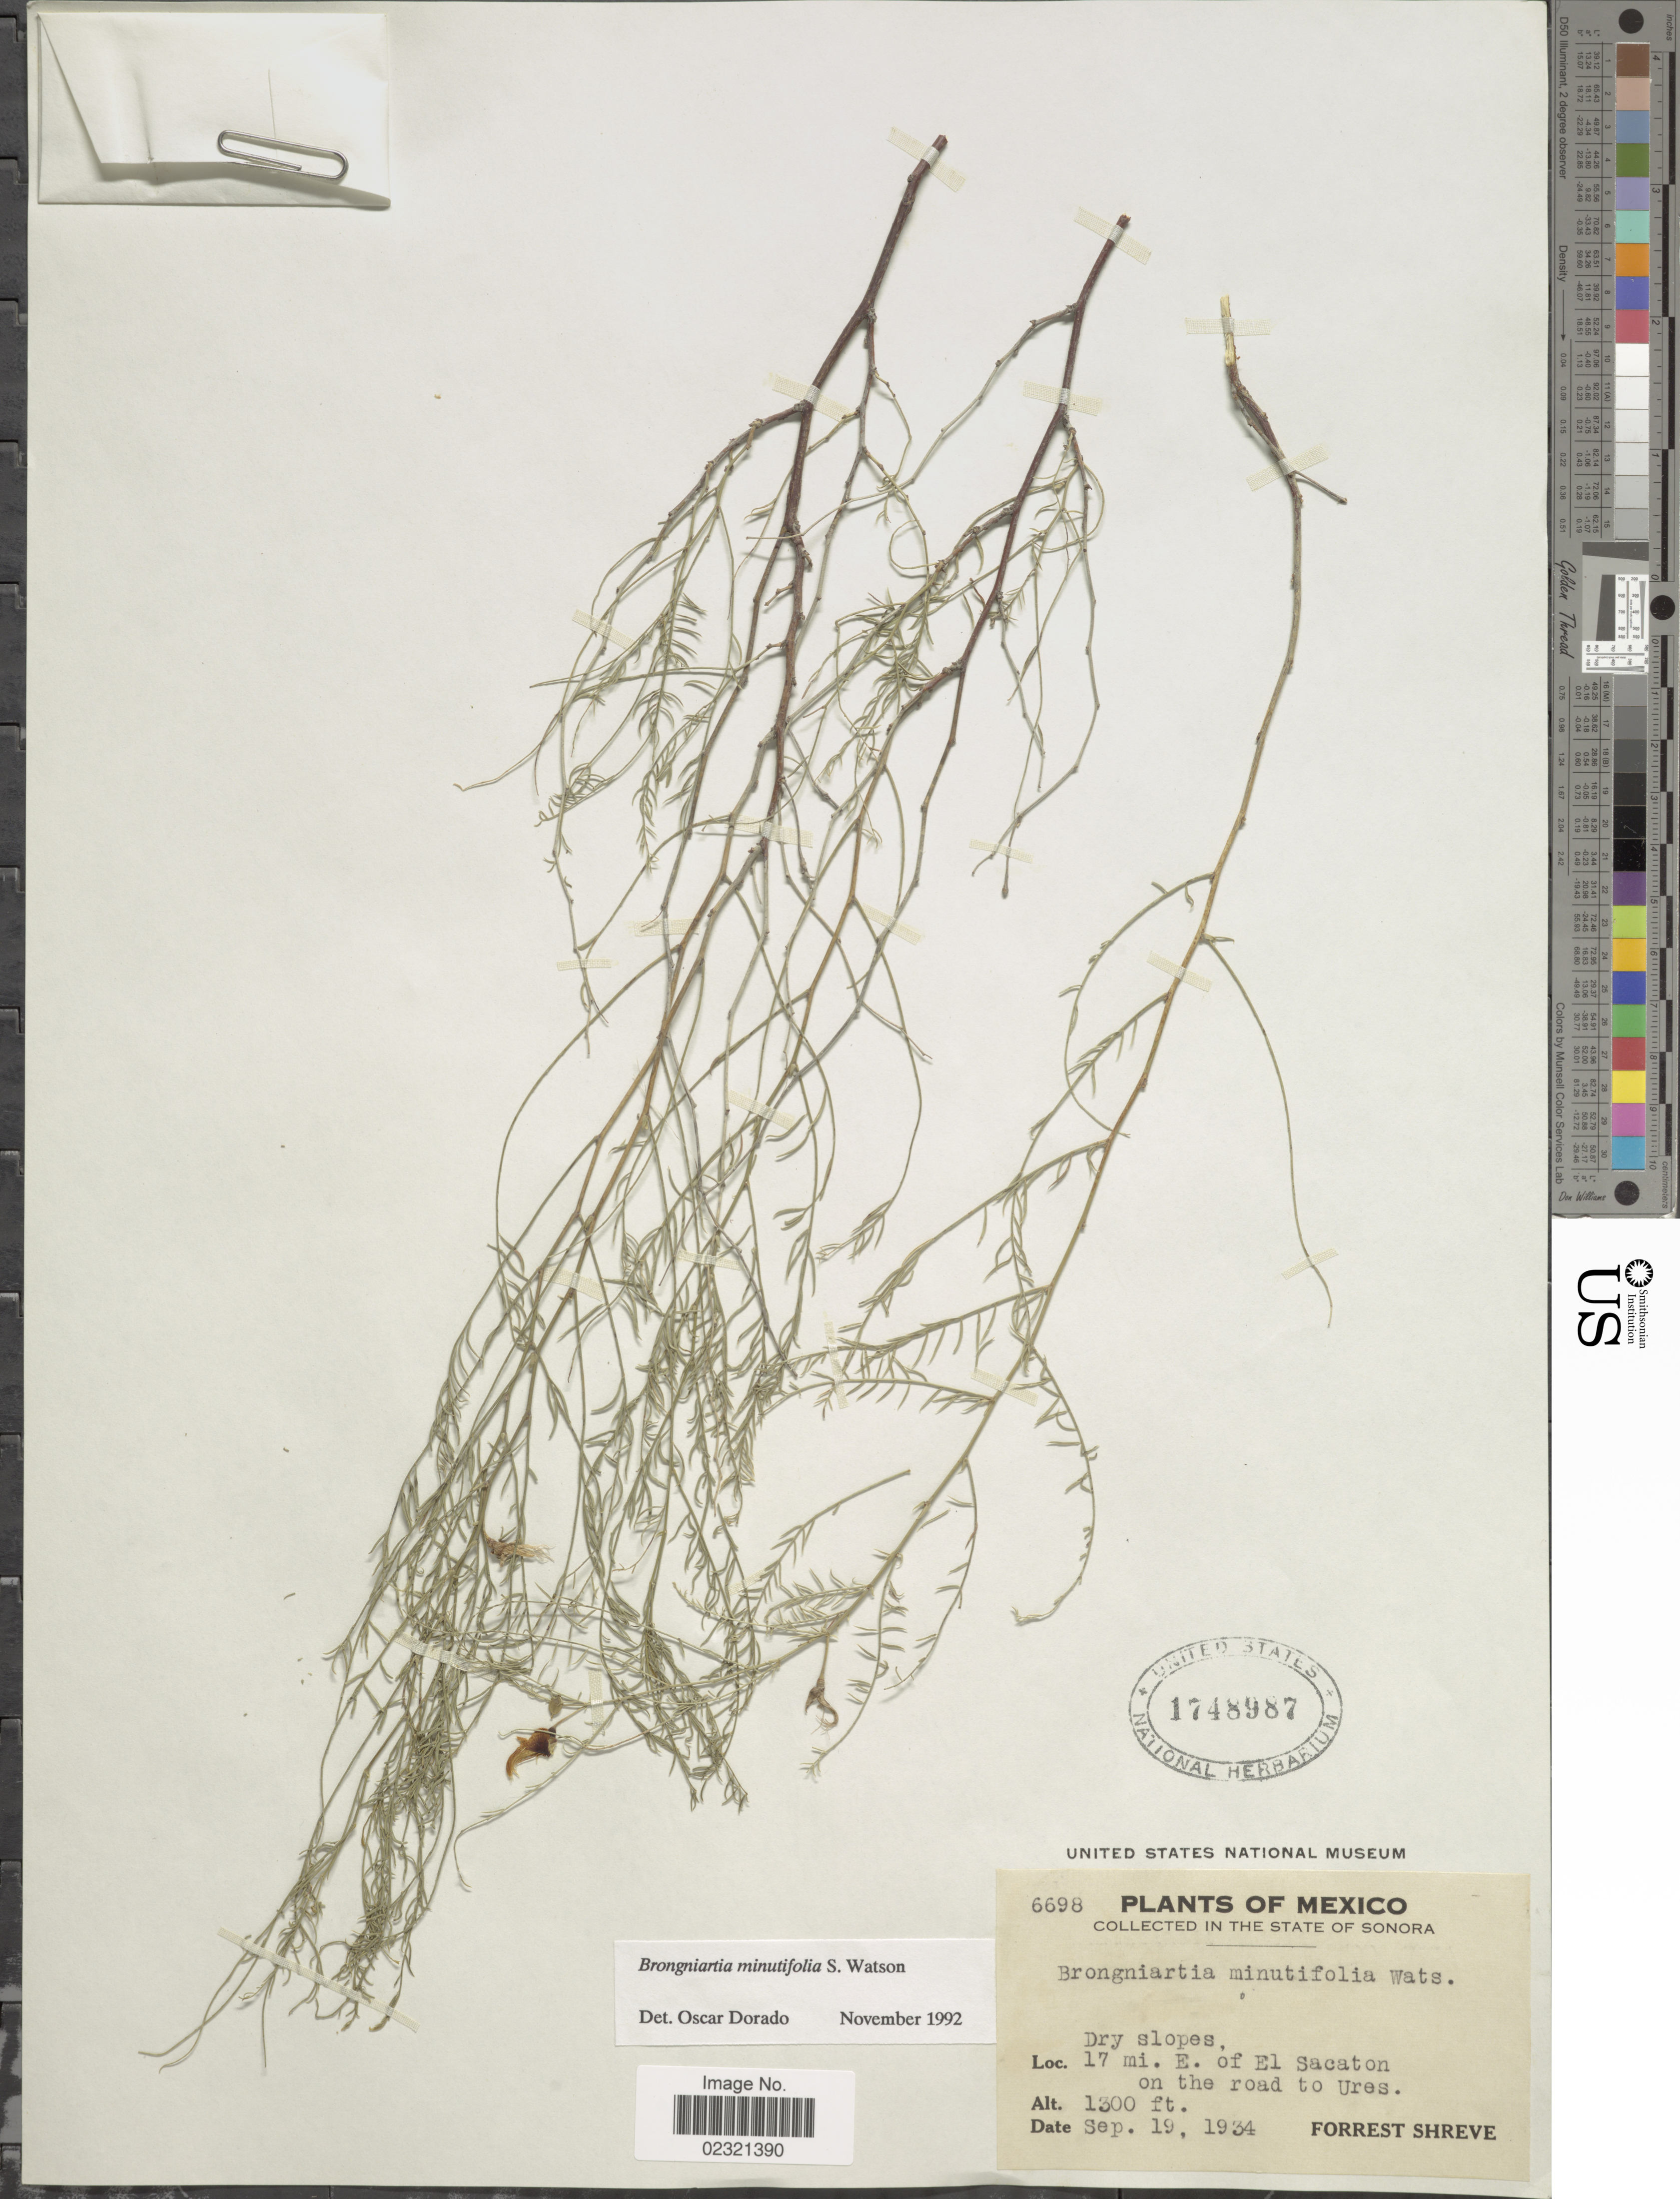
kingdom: Plantae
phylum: Tracheophyta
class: Magnoliopsida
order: Fabales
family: Fabaceae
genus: Brongniartia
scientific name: Brongniartia minutifolia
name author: S. Watson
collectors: F. Shreve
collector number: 6698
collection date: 1934-09-19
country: Mexico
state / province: Sonora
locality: Dry slopes, 17 mi. E. of El Sacaton on the road to Ures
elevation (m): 396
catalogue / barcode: US 1748987